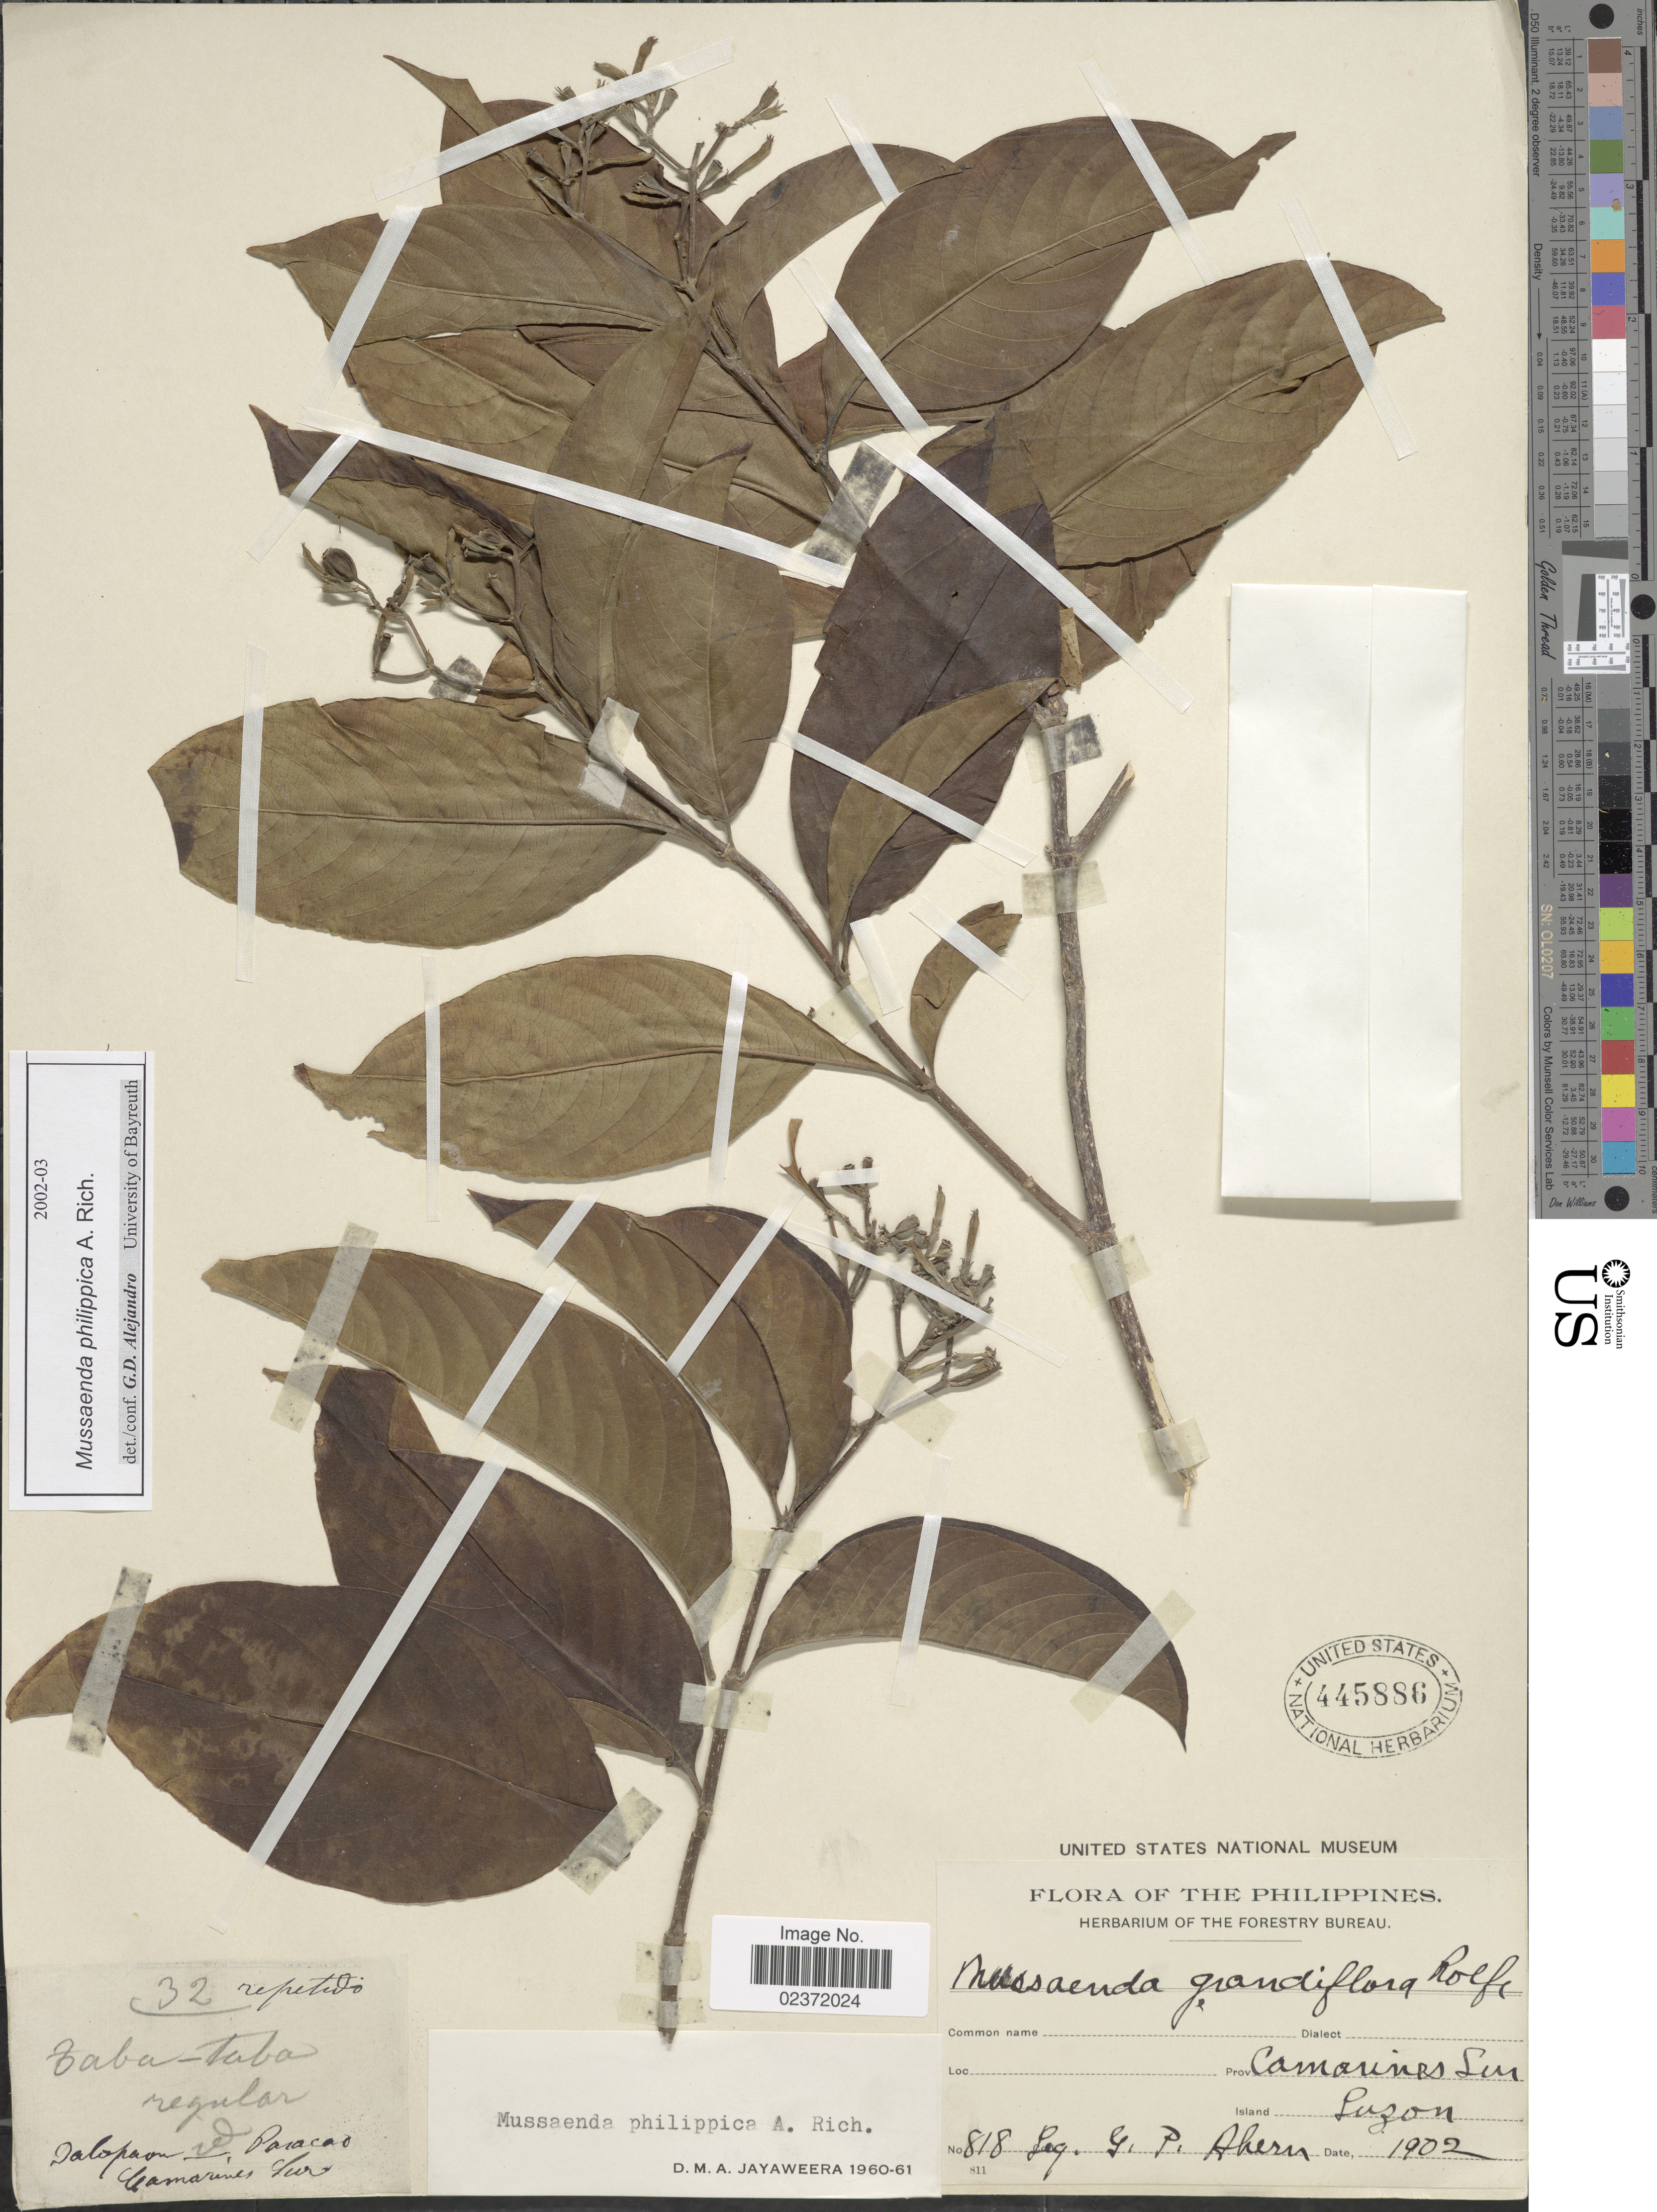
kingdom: Plantae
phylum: Tracheophyta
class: Magnoliopsida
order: Gentianales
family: Rubiaceae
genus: Mussaenda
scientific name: Mussaenda philippica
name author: A. Rich.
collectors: G. Ahern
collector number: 818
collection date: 1902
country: Philippines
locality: Camarines Sur, Luzon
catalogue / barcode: US 445886